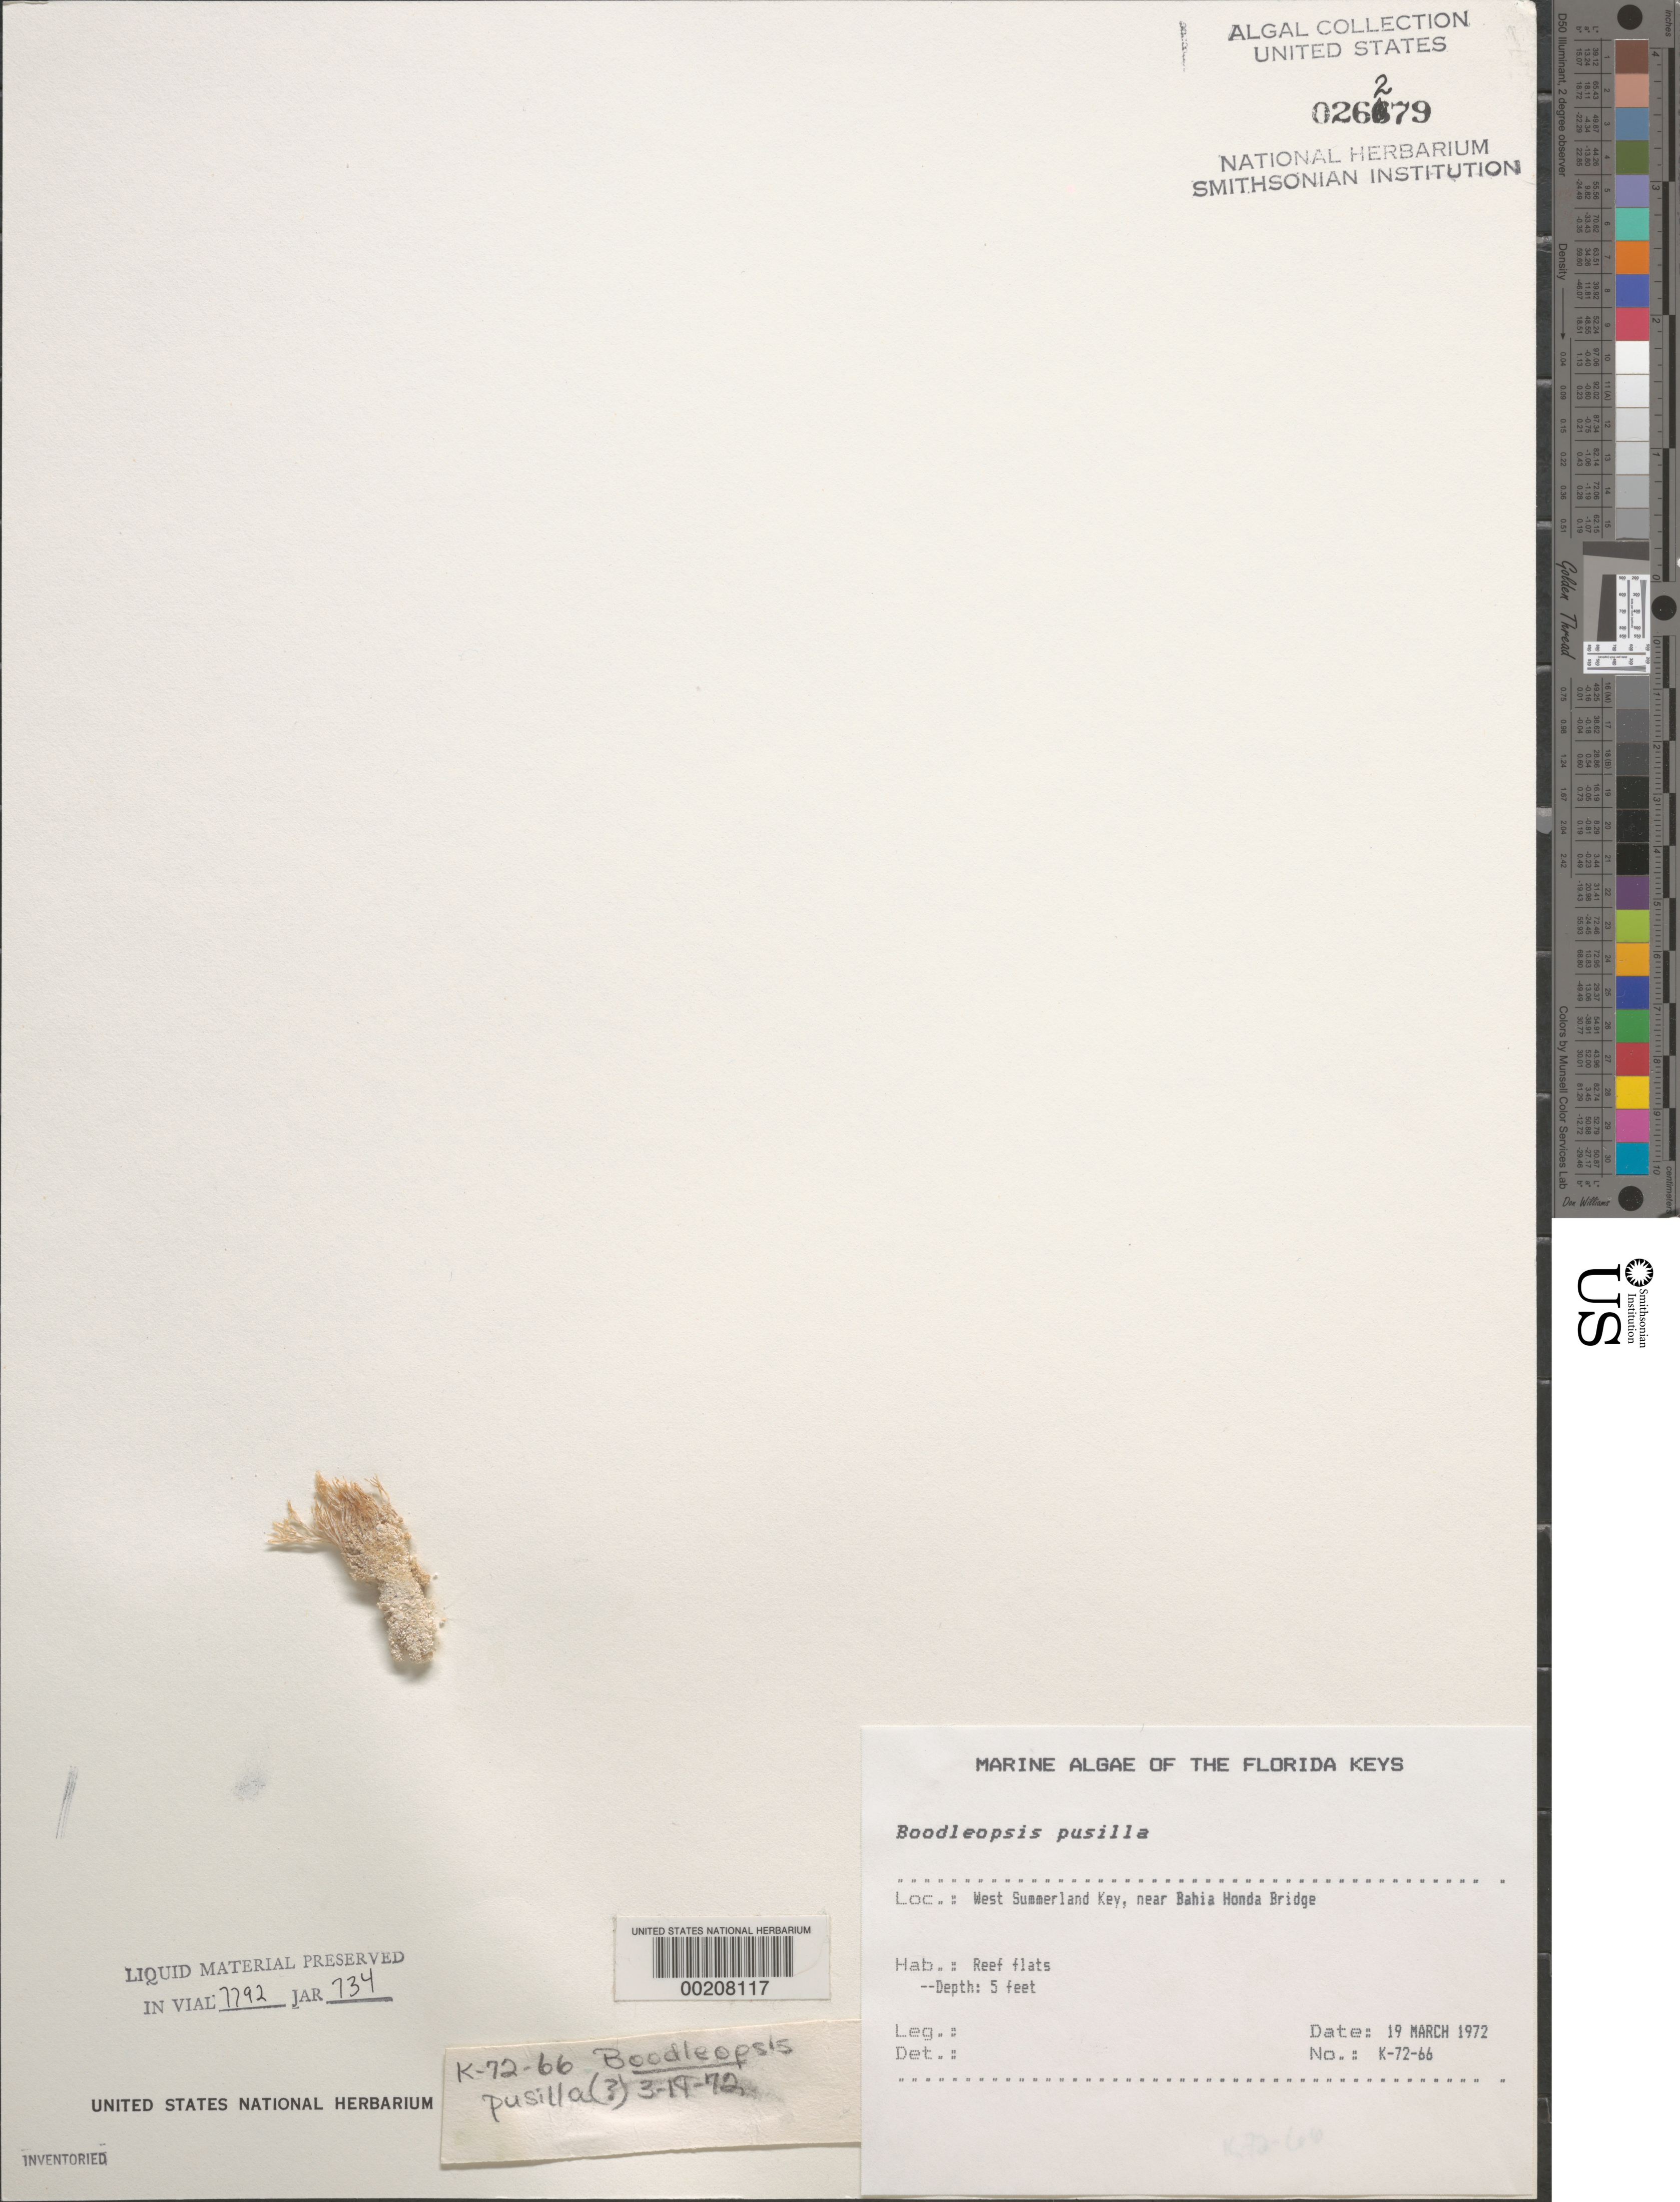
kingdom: Plantae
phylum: Chlorophyta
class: Ulvophyceae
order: Bryopsidales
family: Udoteaceae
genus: Boodleopsis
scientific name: Boodleopsis pusilla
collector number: K-72-66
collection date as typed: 19 Mar 1972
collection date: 1972-03-19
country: United States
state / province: Florida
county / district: Monroe County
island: West Summerland Key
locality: Near Bahia Honda Bridge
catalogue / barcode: US 26279